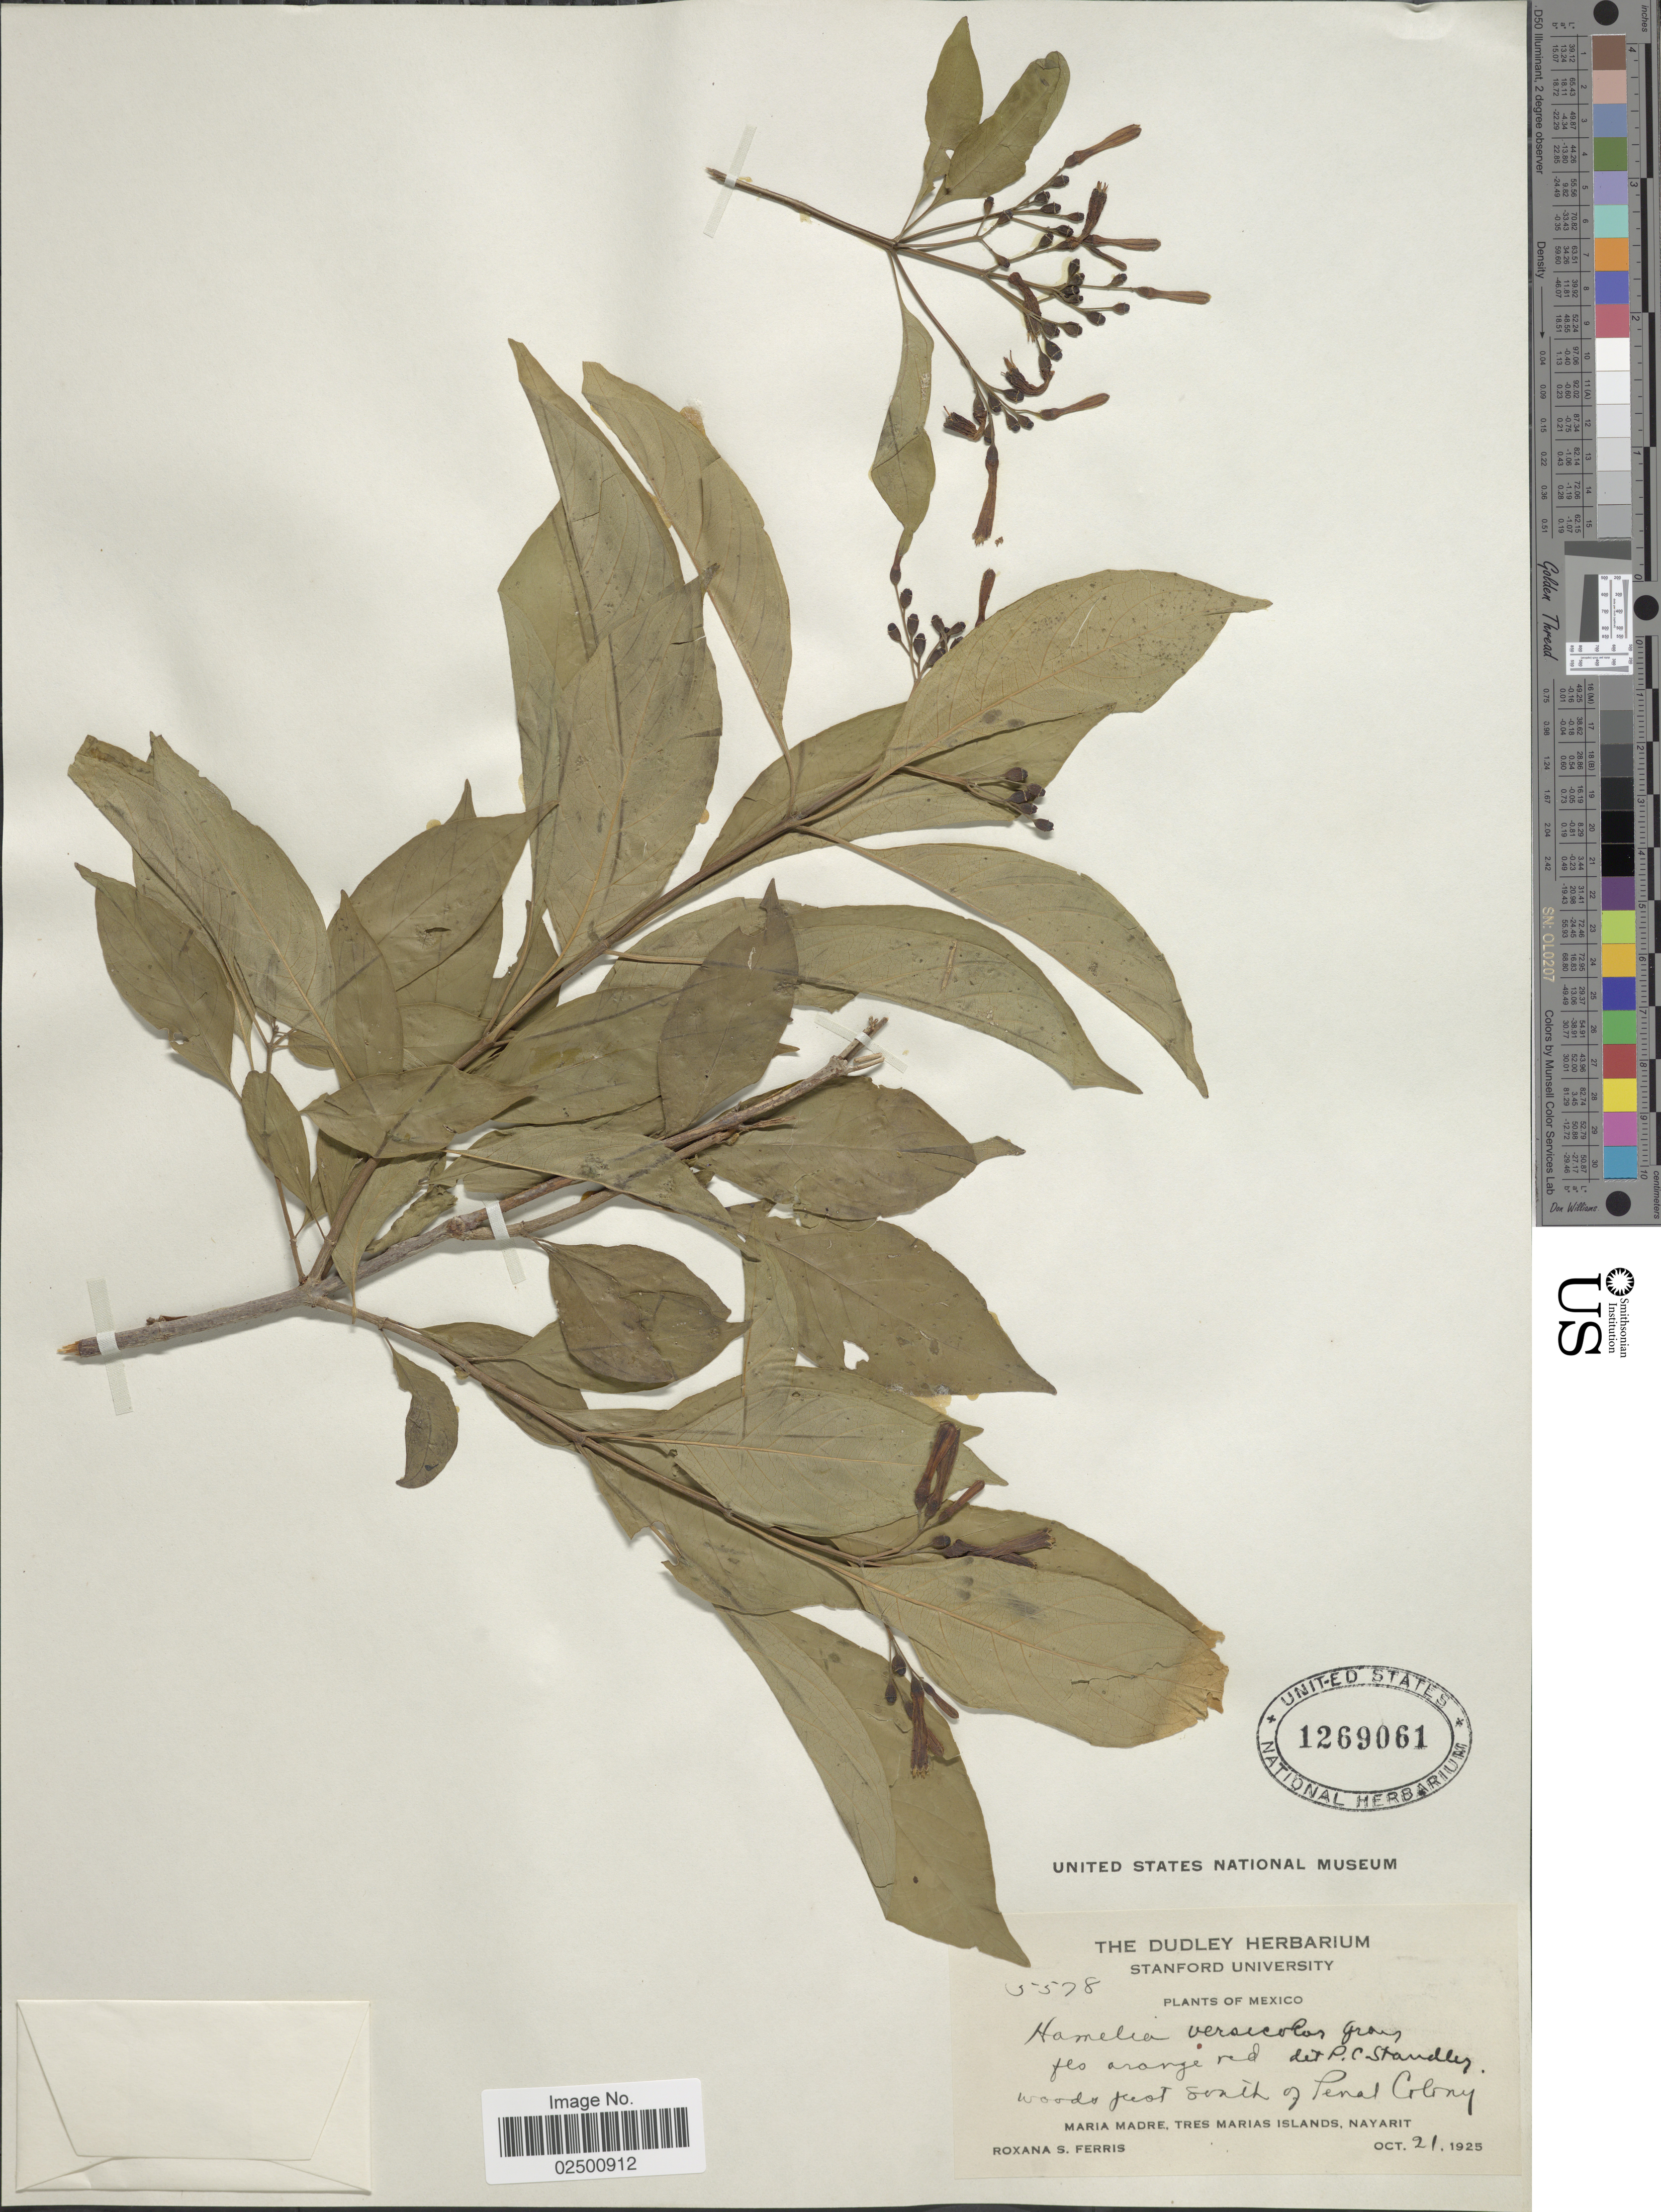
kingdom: Plantae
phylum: Tracheophyta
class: Magnoliopsida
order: Gentianales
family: Rubiaceae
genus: Hamelia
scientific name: Hamelia versicolor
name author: A. Gray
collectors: R. S. Ferris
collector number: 5578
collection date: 1925-10-21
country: Mexico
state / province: Nayarit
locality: Woods just south of Penal Colony. Maria Madre, Tres Marias Islands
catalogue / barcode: US 1269061